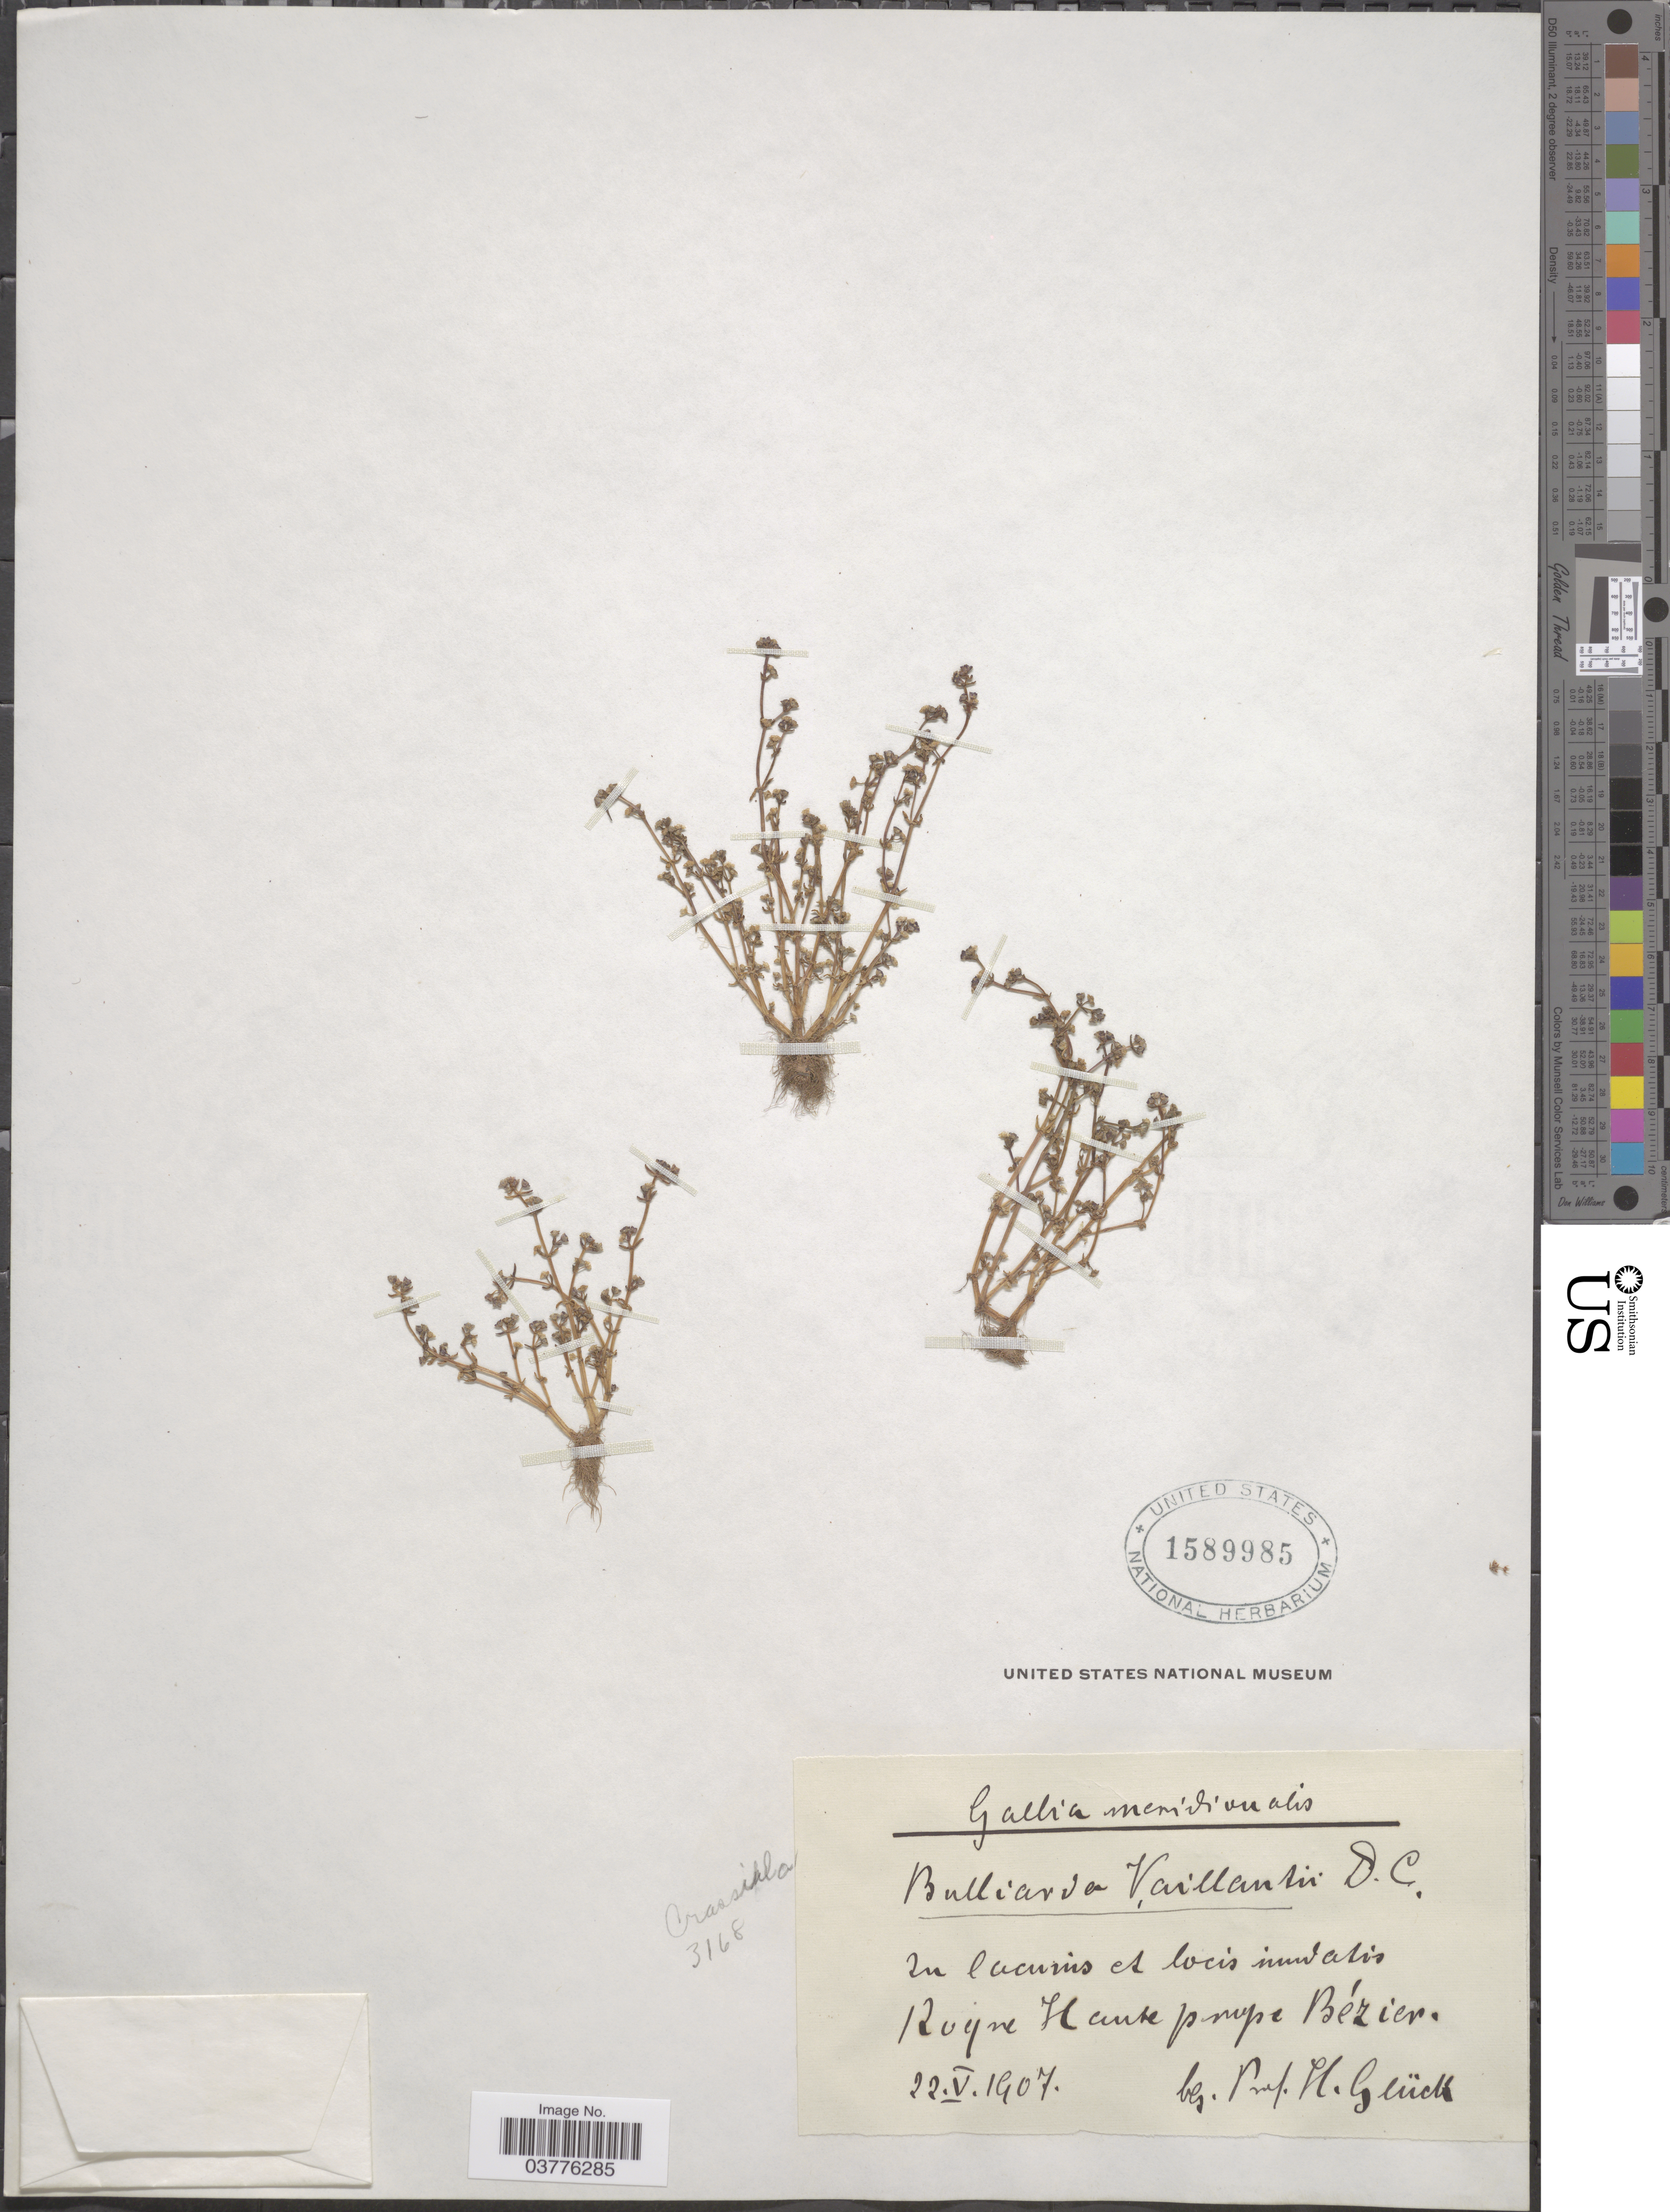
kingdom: Plantae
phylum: Tracheophyta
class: Magnoliopsida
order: Saxifragales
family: Crassulaceae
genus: Crassula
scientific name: Crassula vaillantii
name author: (Willd.) Roth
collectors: H. Glück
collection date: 1907-05-22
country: France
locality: Gallia meridionalis. Roque Haute prope Bézier.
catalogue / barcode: US 1589985